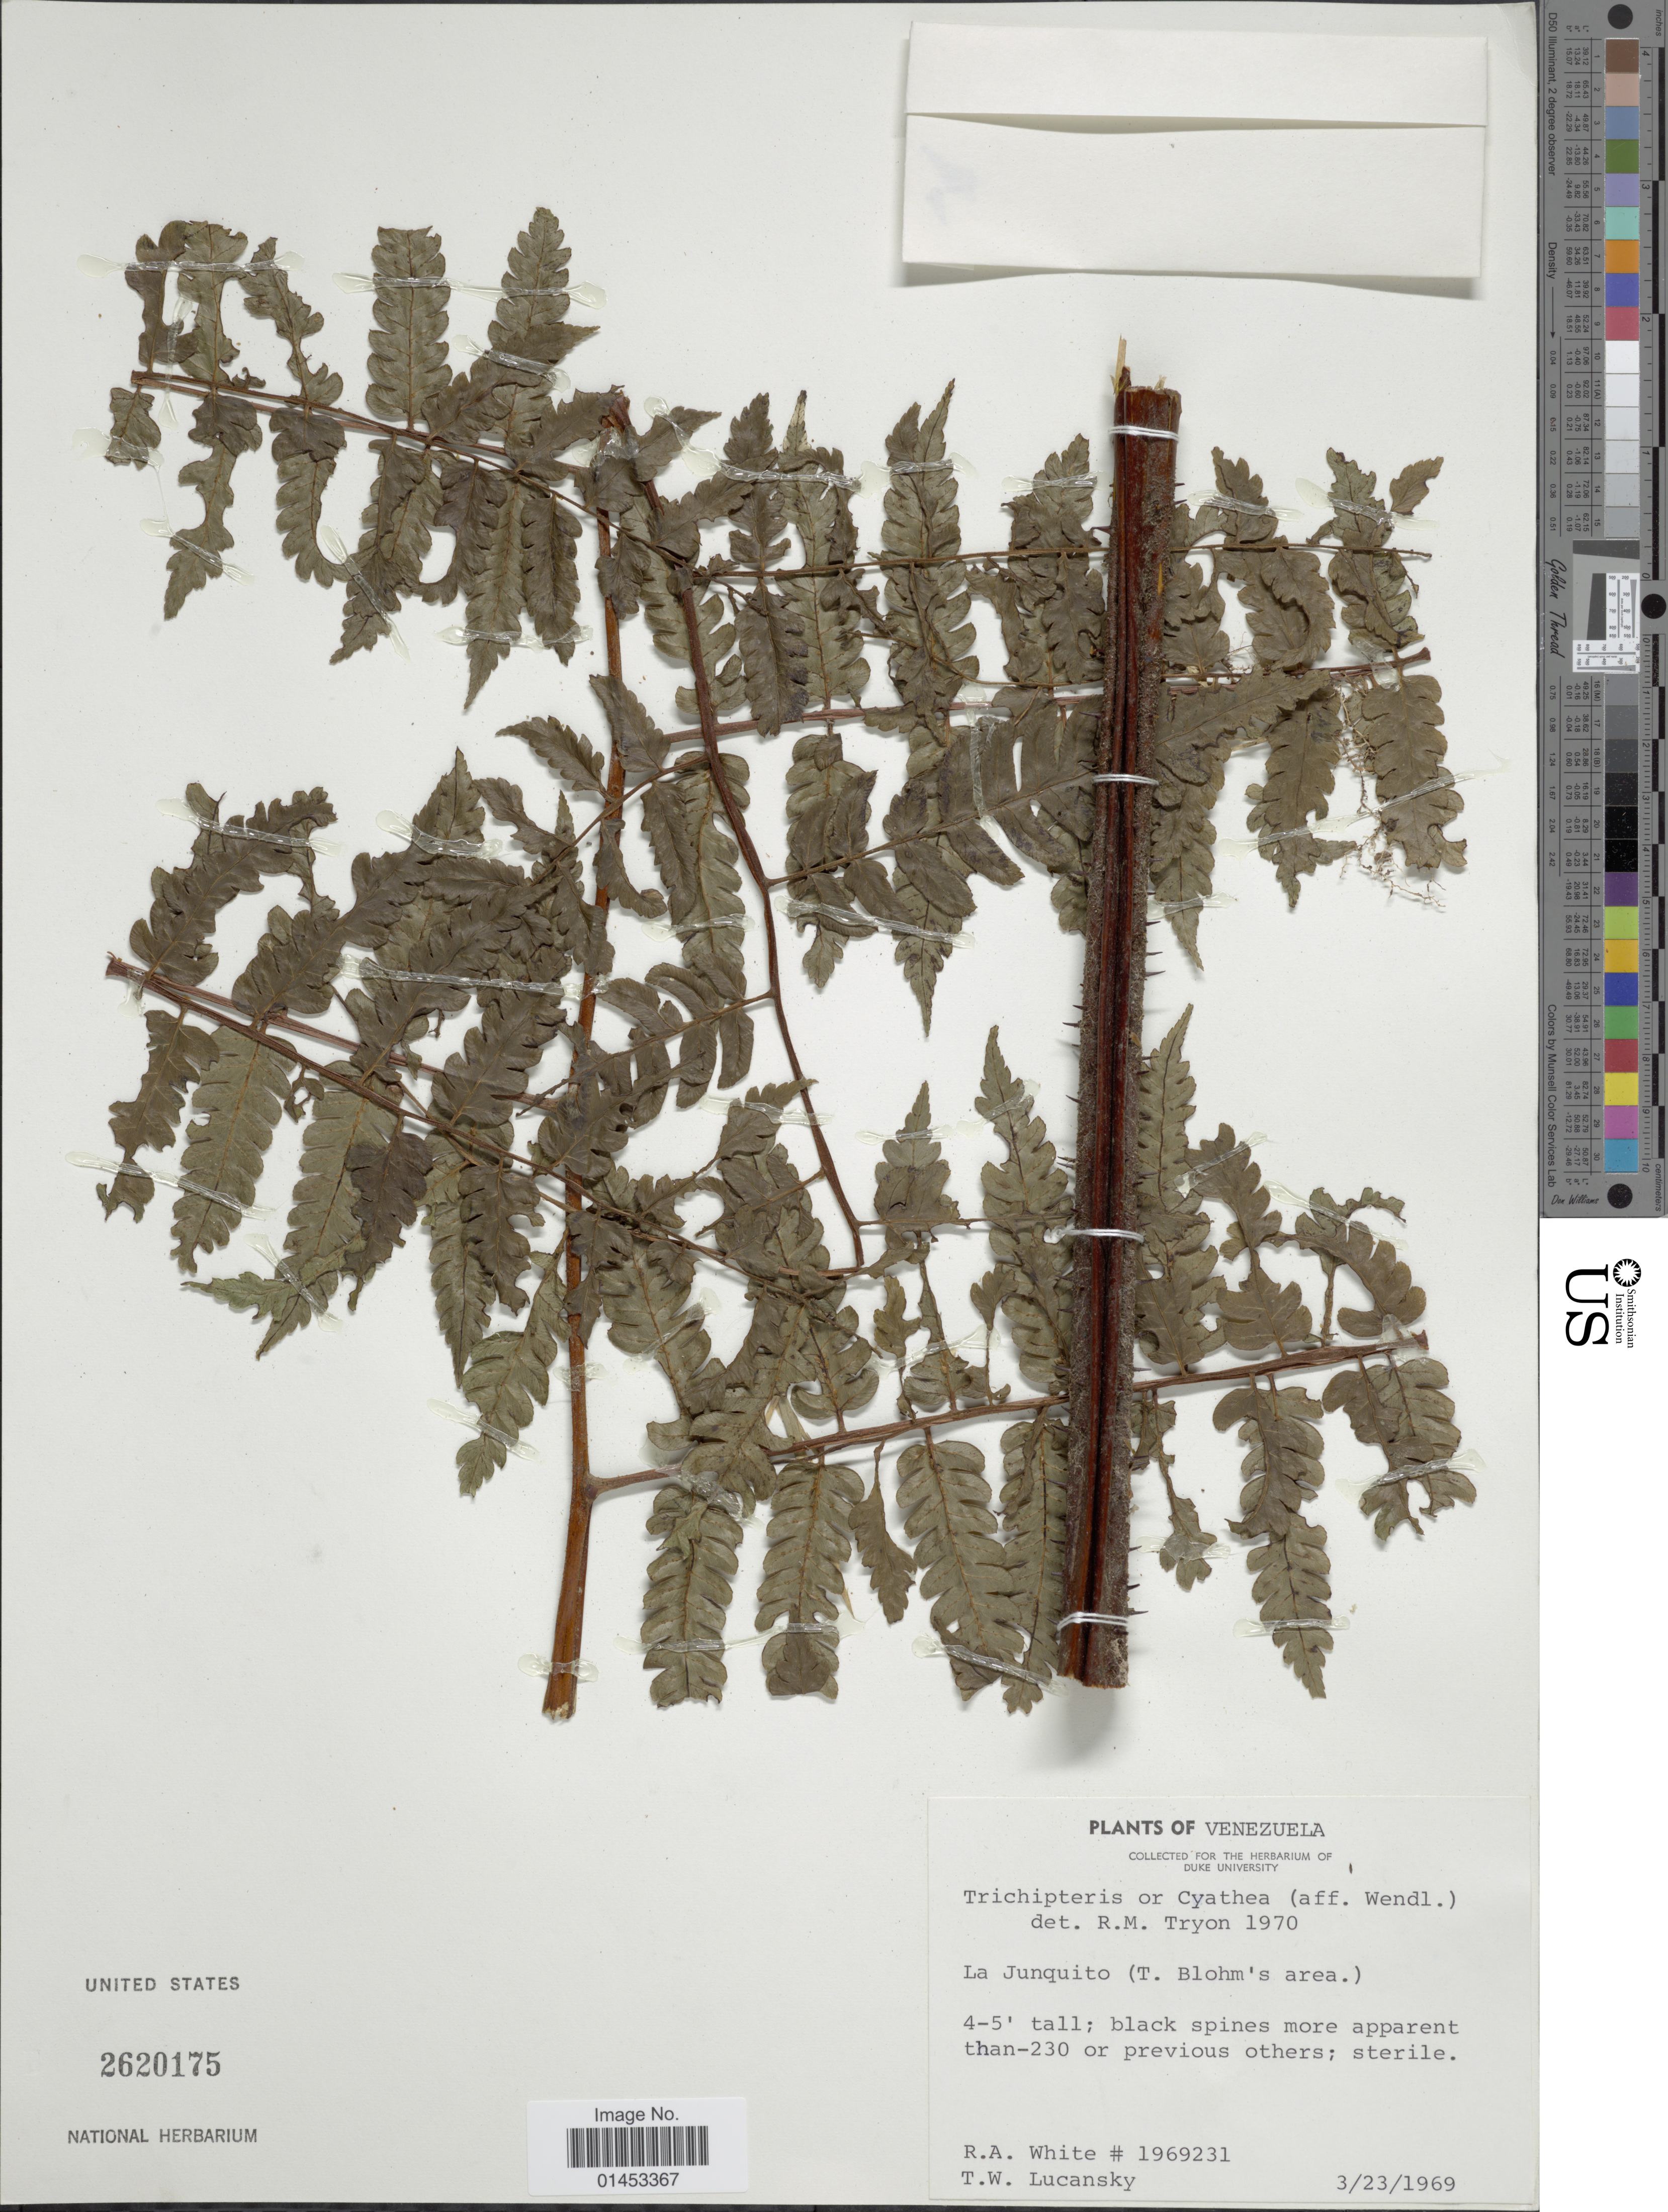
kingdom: Plantae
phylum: Tracheophyta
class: Polypodiopsida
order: Cyatheales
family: Cyatheaceae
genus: Cyathea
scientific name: Cyathea sp.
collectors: R. A. White & T. Lucansky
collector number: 1969231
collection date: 1969-03-23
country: Venezuela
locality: La Junquito9T. Blohm's area)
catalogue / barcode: US 2620175